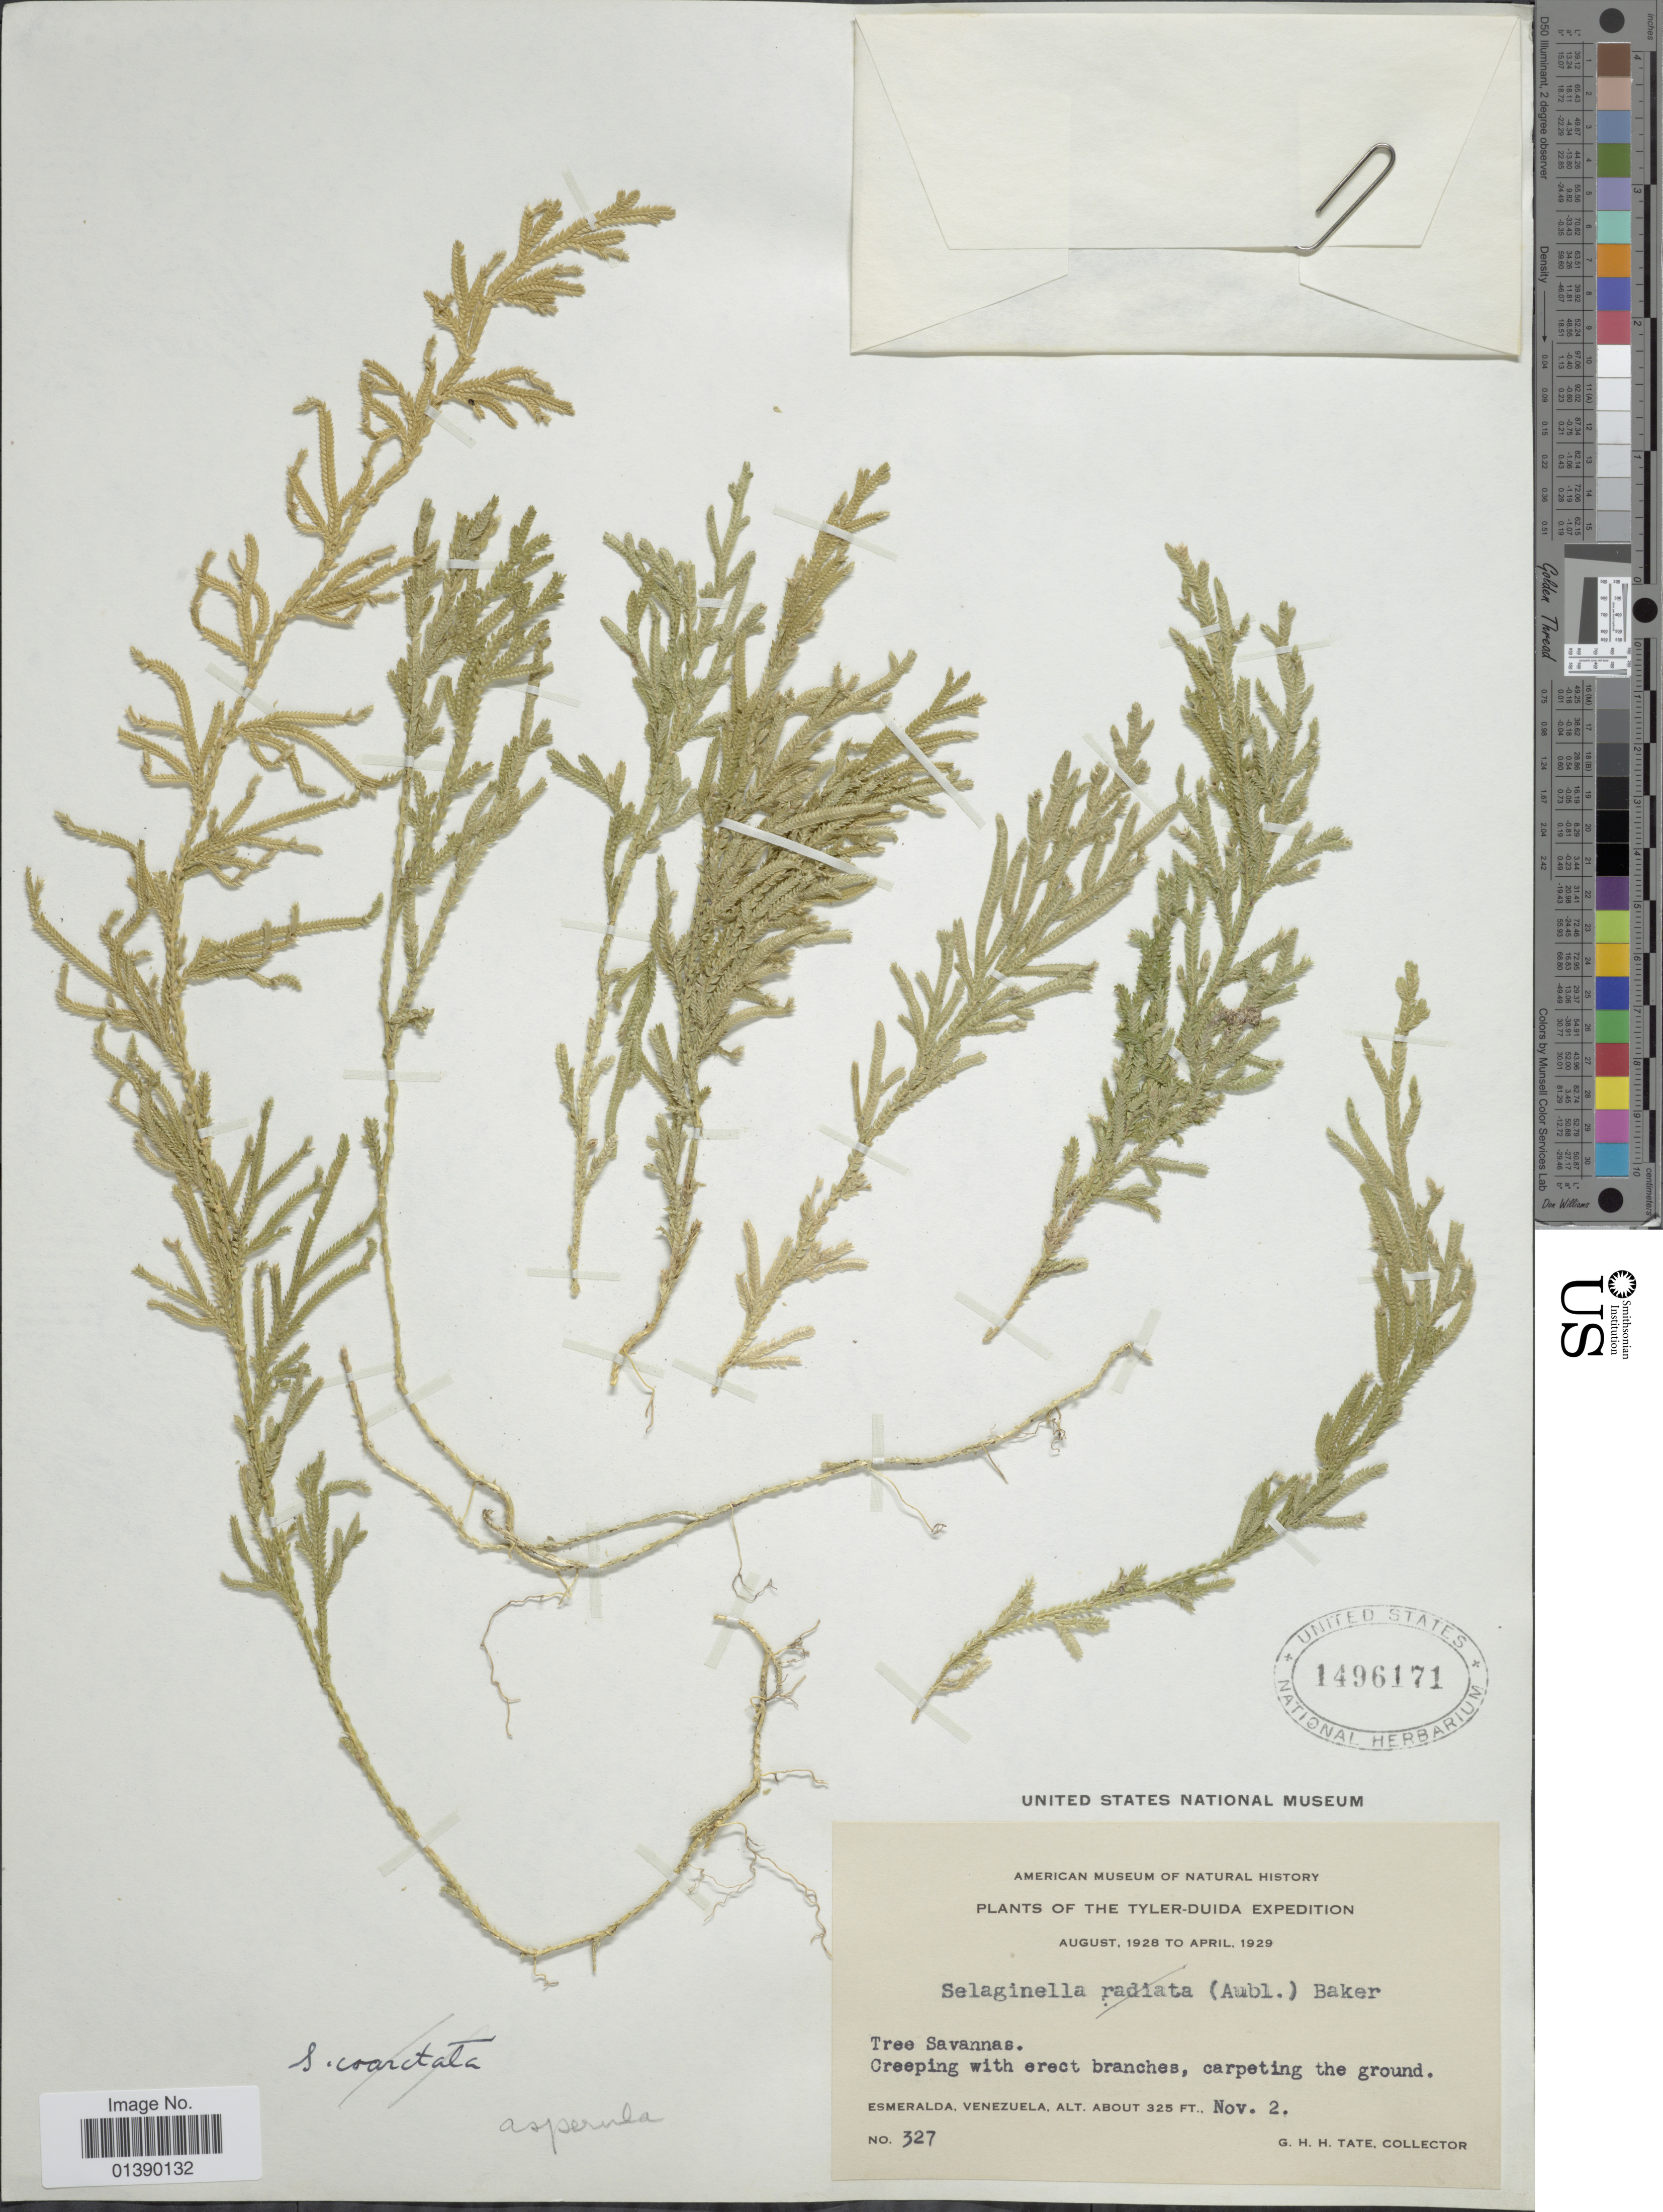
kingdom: Plantae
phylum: Tracheophyta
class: Lycopodiopsida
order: Selaginellales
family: Selaginellaceae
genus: Selaginella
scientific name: Selaginella asperula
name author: Spring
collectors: G. Tate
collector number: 327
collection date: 1928-11-02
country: Venezuela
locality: Tree Savannas. Creeping with erect branches, carpeting the ground, Esmeralda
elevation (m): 99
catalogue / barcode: US 1496171